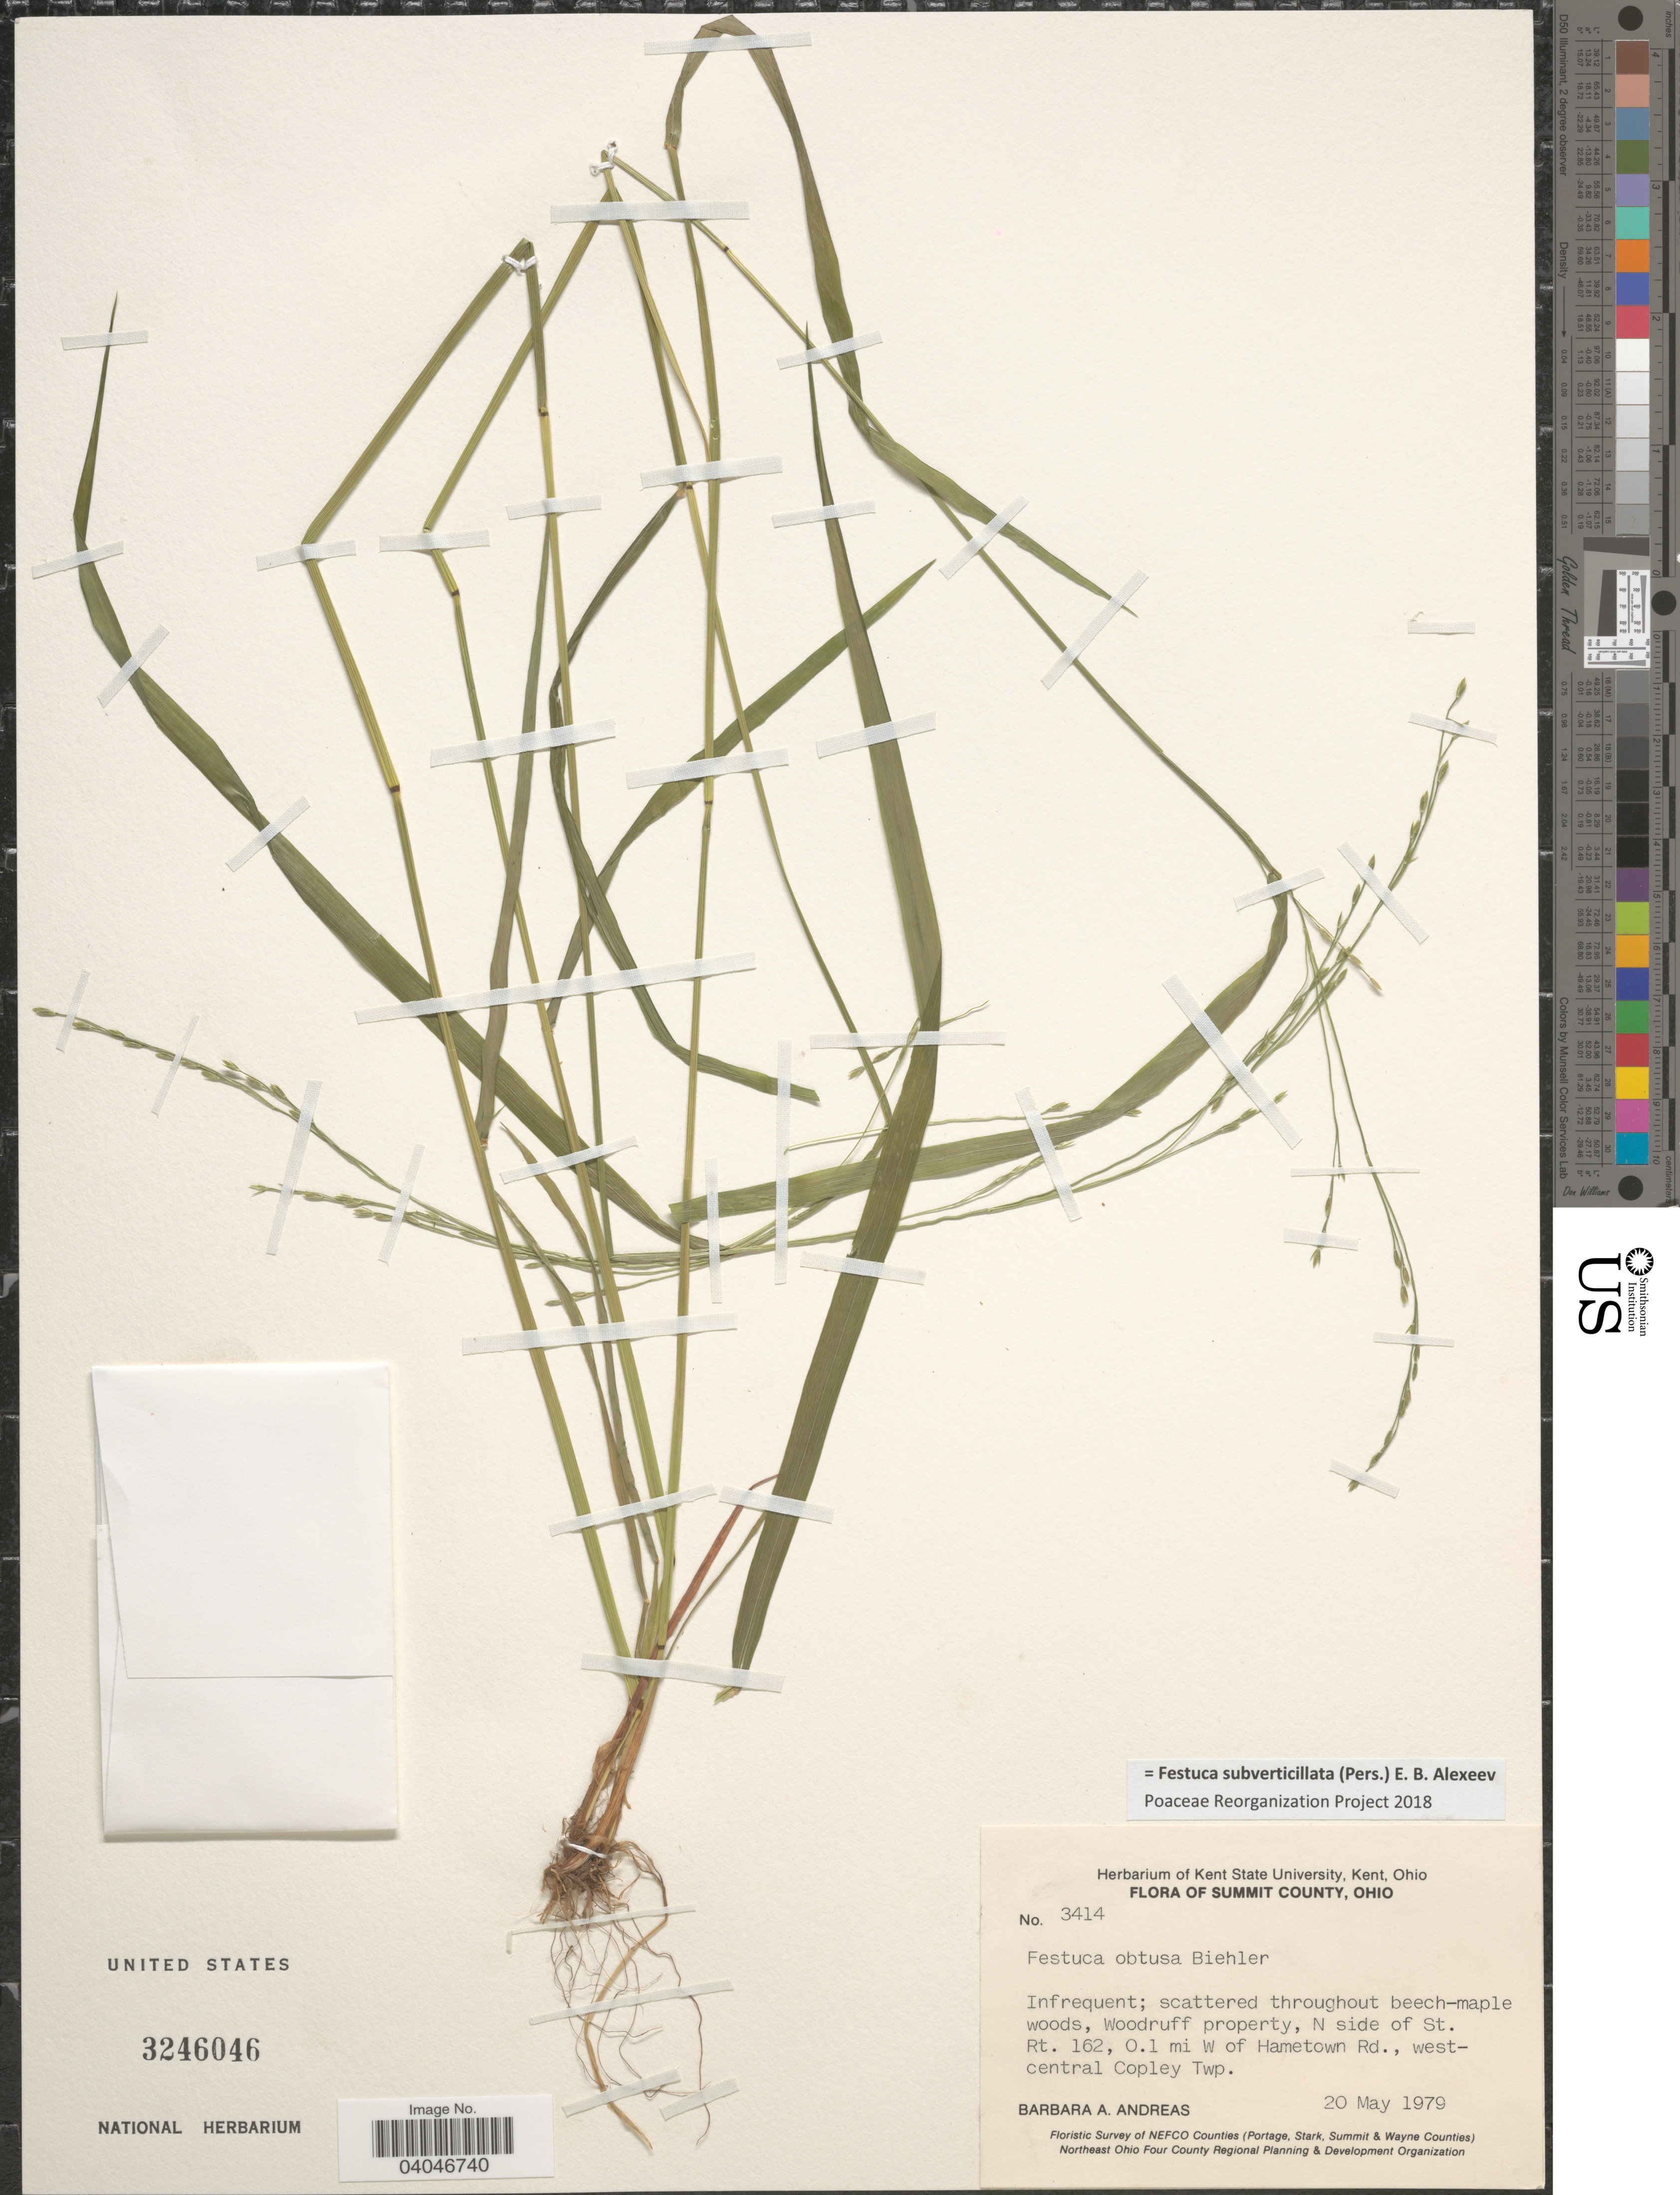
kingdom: Plantae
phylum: Tracheophyta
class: Liliopsida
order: Poales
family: Poaceae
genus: Festuca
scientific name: Festuca subverticillata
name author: (Pers.) E.B. Alexeev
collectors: B. A. Andreas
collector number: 3414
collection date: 1979-05-20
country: United States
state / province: Ohio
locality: Summit County. N side of St. Rt. 162, 0.1 mi W of Hametown Rd., west-central Copley Twp.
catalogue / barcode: US 3246046